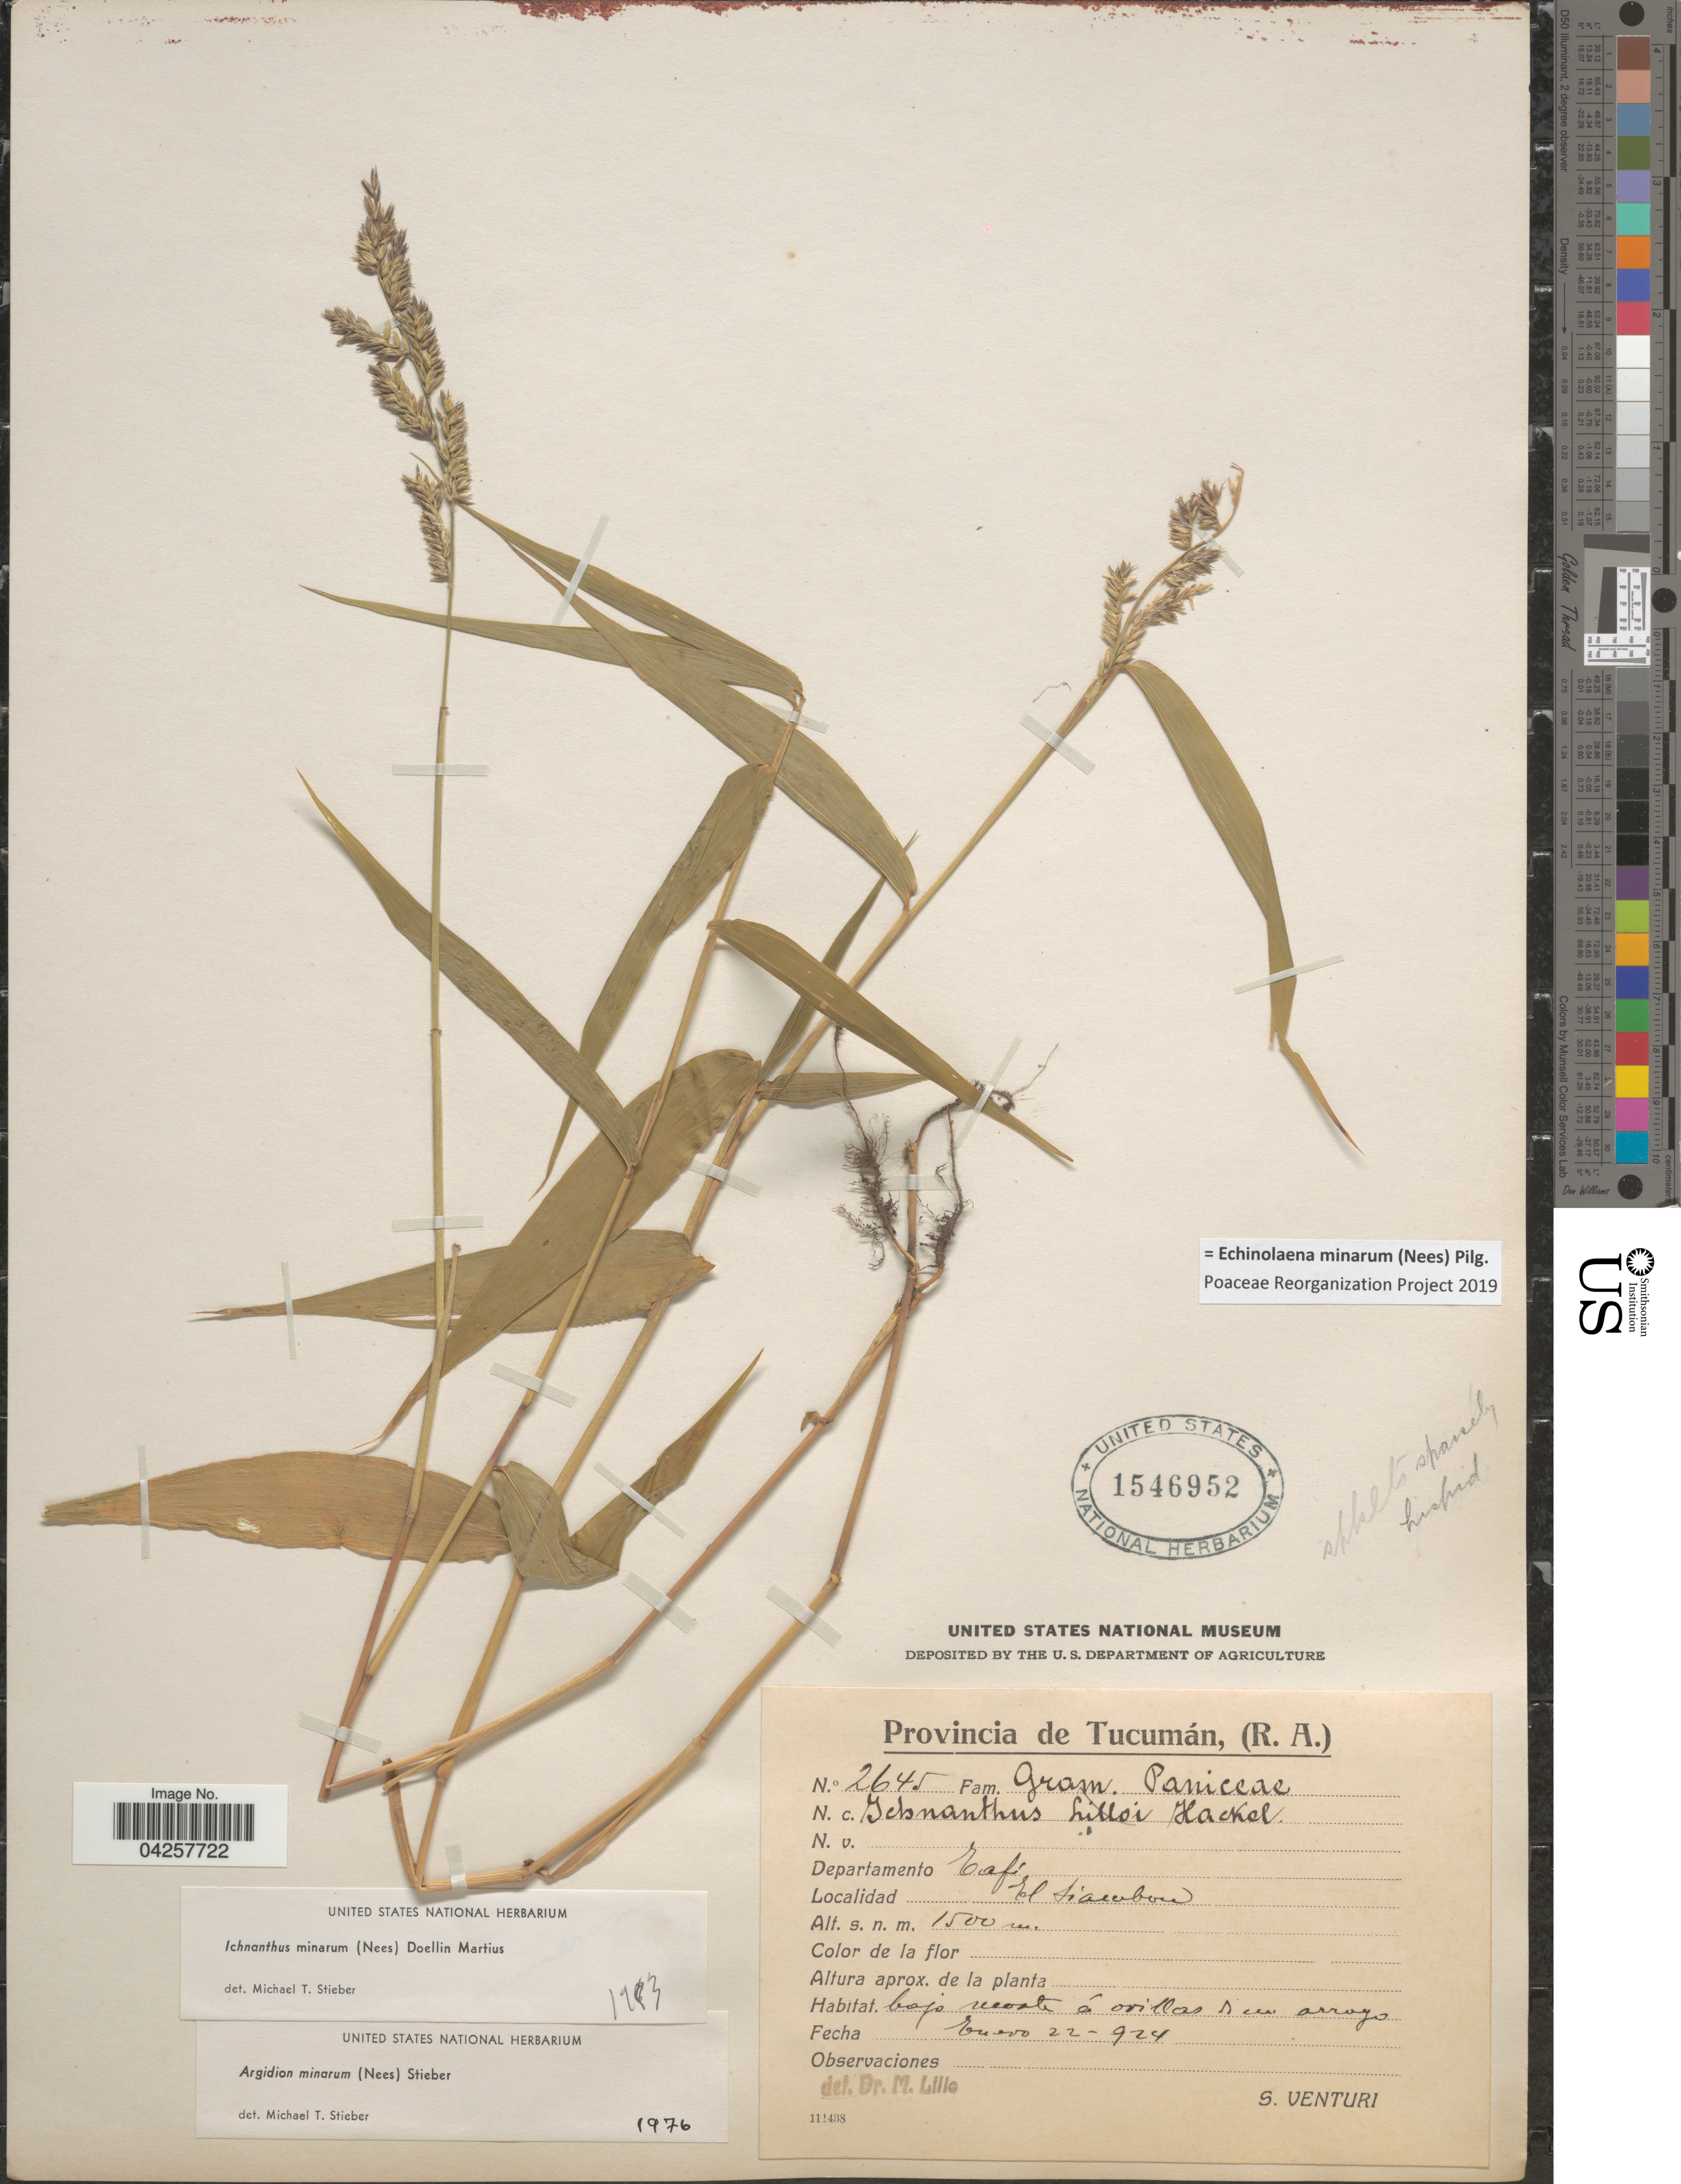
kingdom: Plantae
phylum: Tracheophyta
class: Liliopsida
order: Poales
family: Poaceae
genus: Echinolaena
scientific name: Echinolaena minarum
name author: (Nees) Pilg.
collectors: S. Venturi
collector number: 2645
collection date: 1924-01-22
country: Argentina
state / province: Tucuman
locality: Departamento Tafí. El Siambon.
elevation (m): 1500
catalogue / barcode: US 1546952